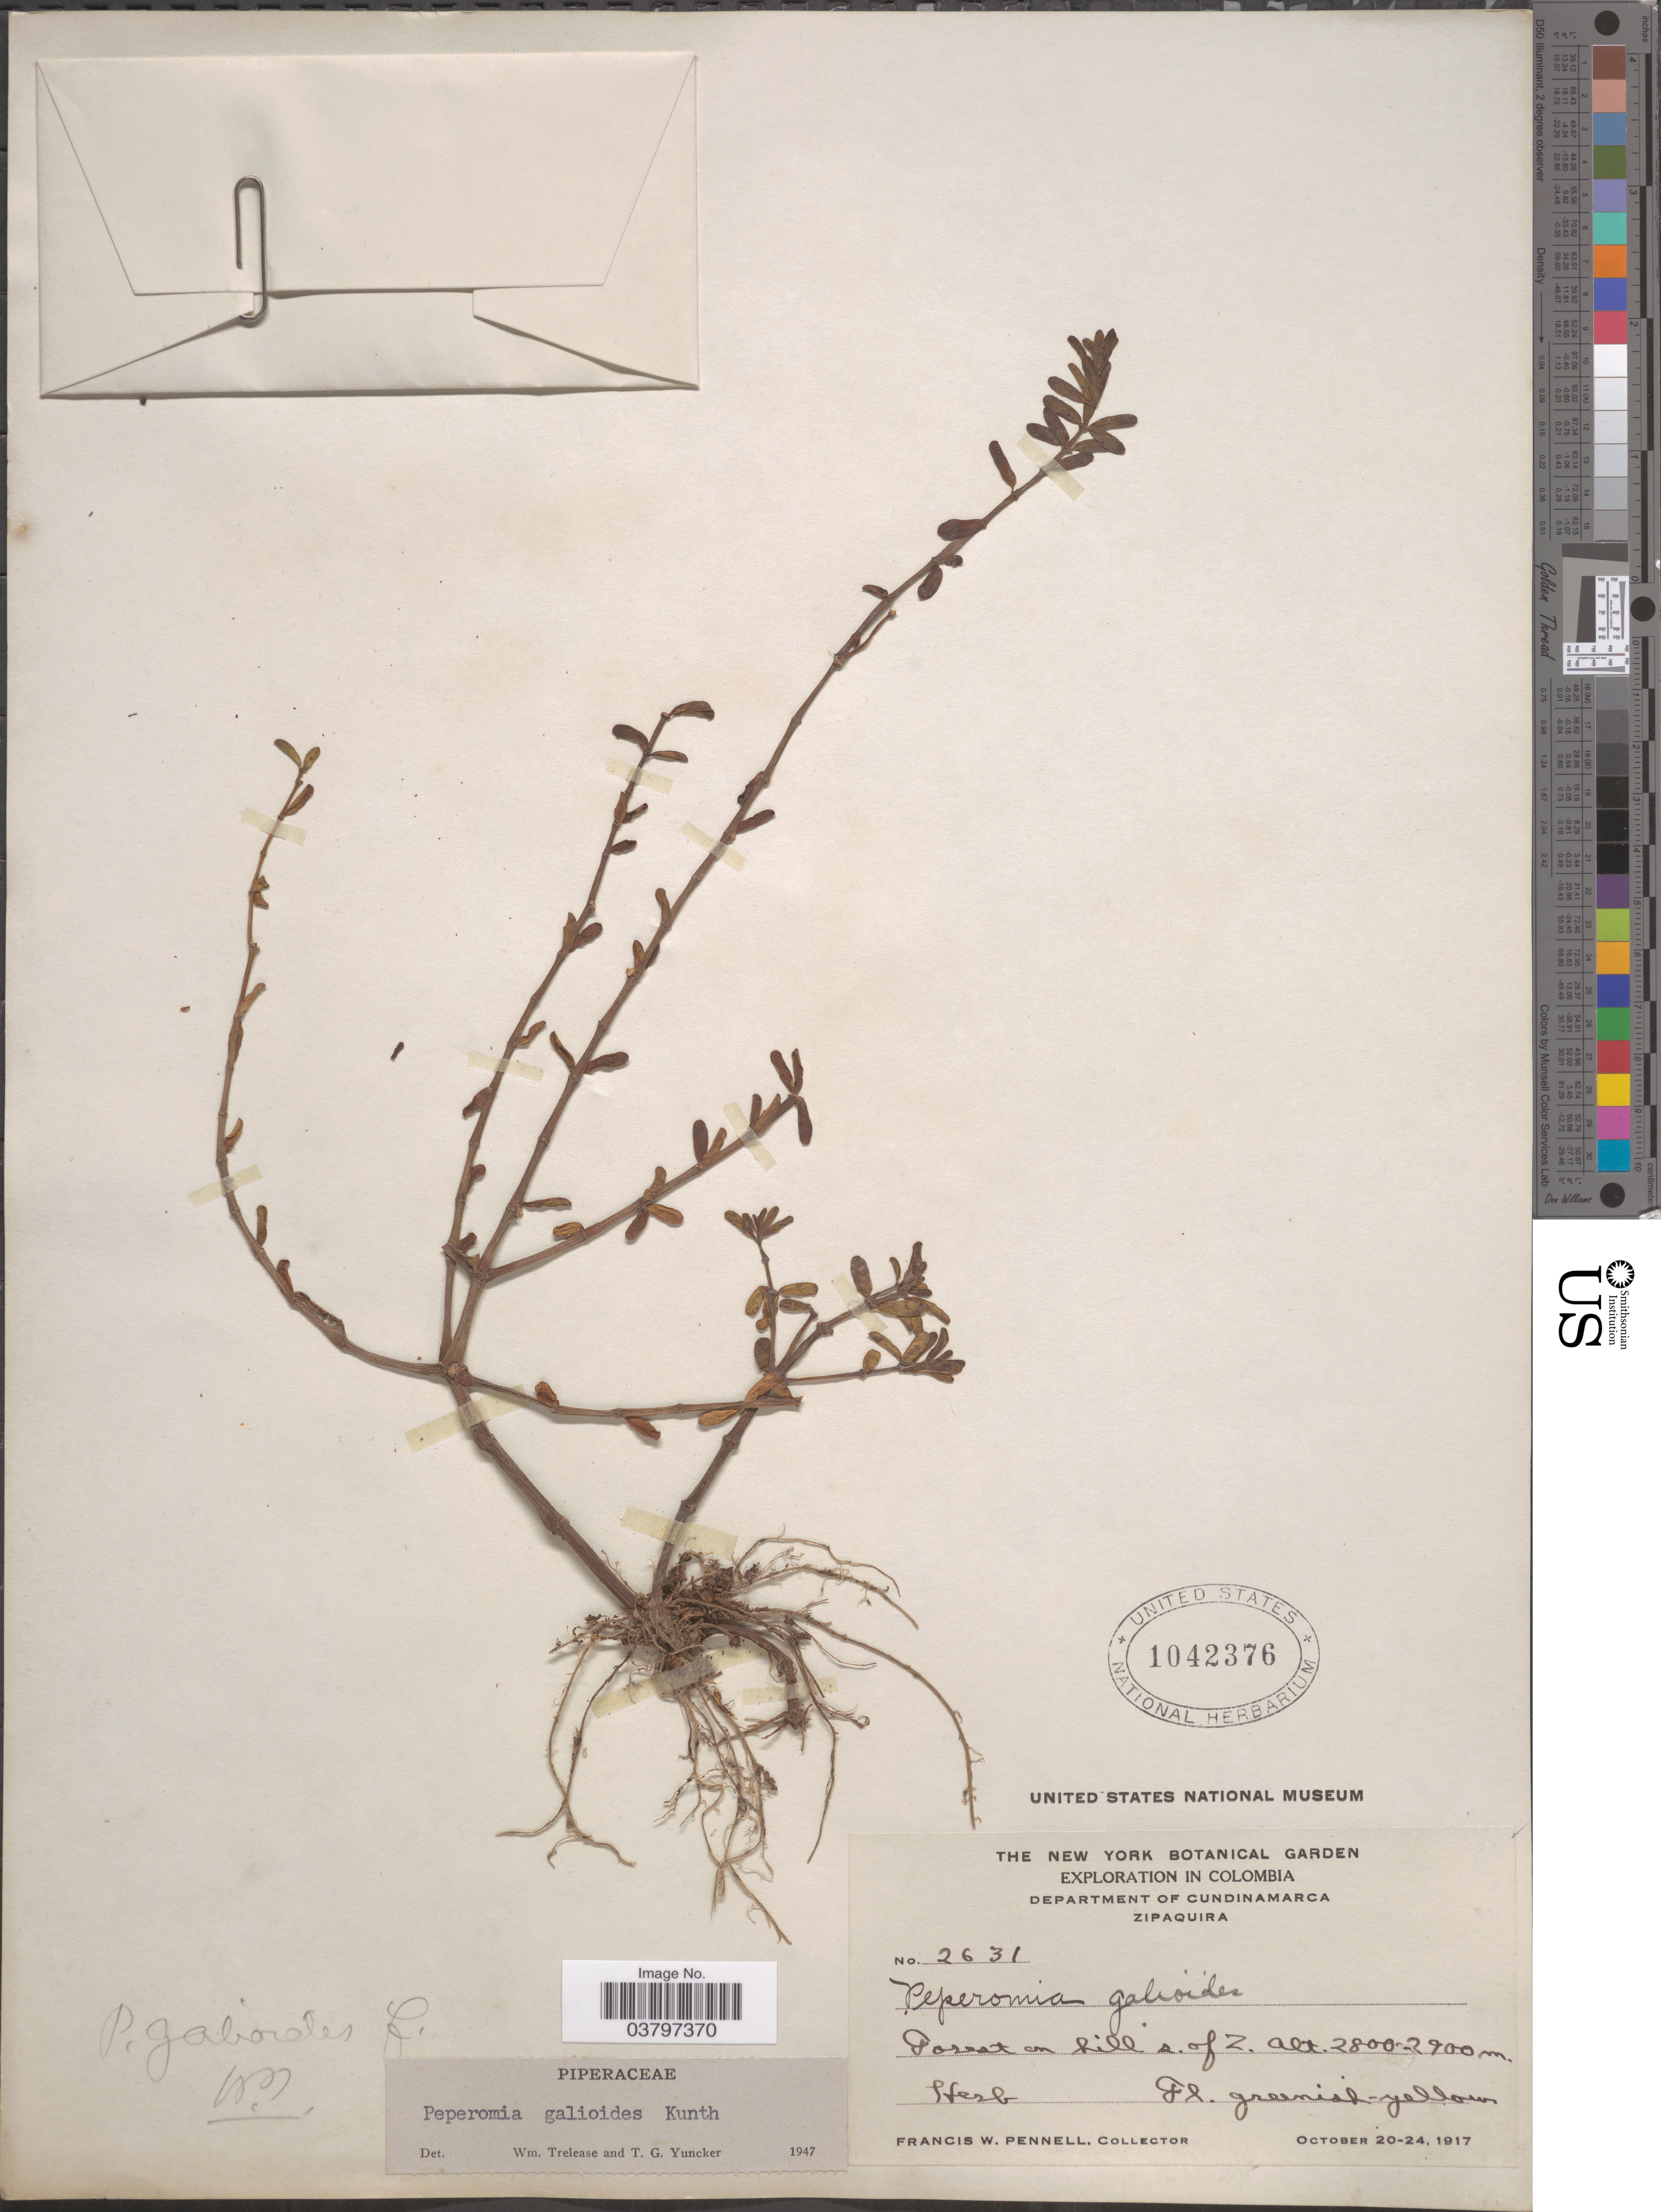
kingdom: Plantae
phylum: Tracheophyta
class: Magnoliopsida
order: Piperales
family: Piperaceae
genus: Peperomia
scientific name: Peperomia galioides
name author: Kunth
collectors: F. W. Pennell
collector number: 2631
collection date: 1917-10-20/1917-10-24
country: Colombia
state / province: Cundinamarca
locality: Department of Cundinamarca. Zipaquira. Forest on hill s. of Z.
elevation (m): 2800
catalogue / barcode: US 1042376